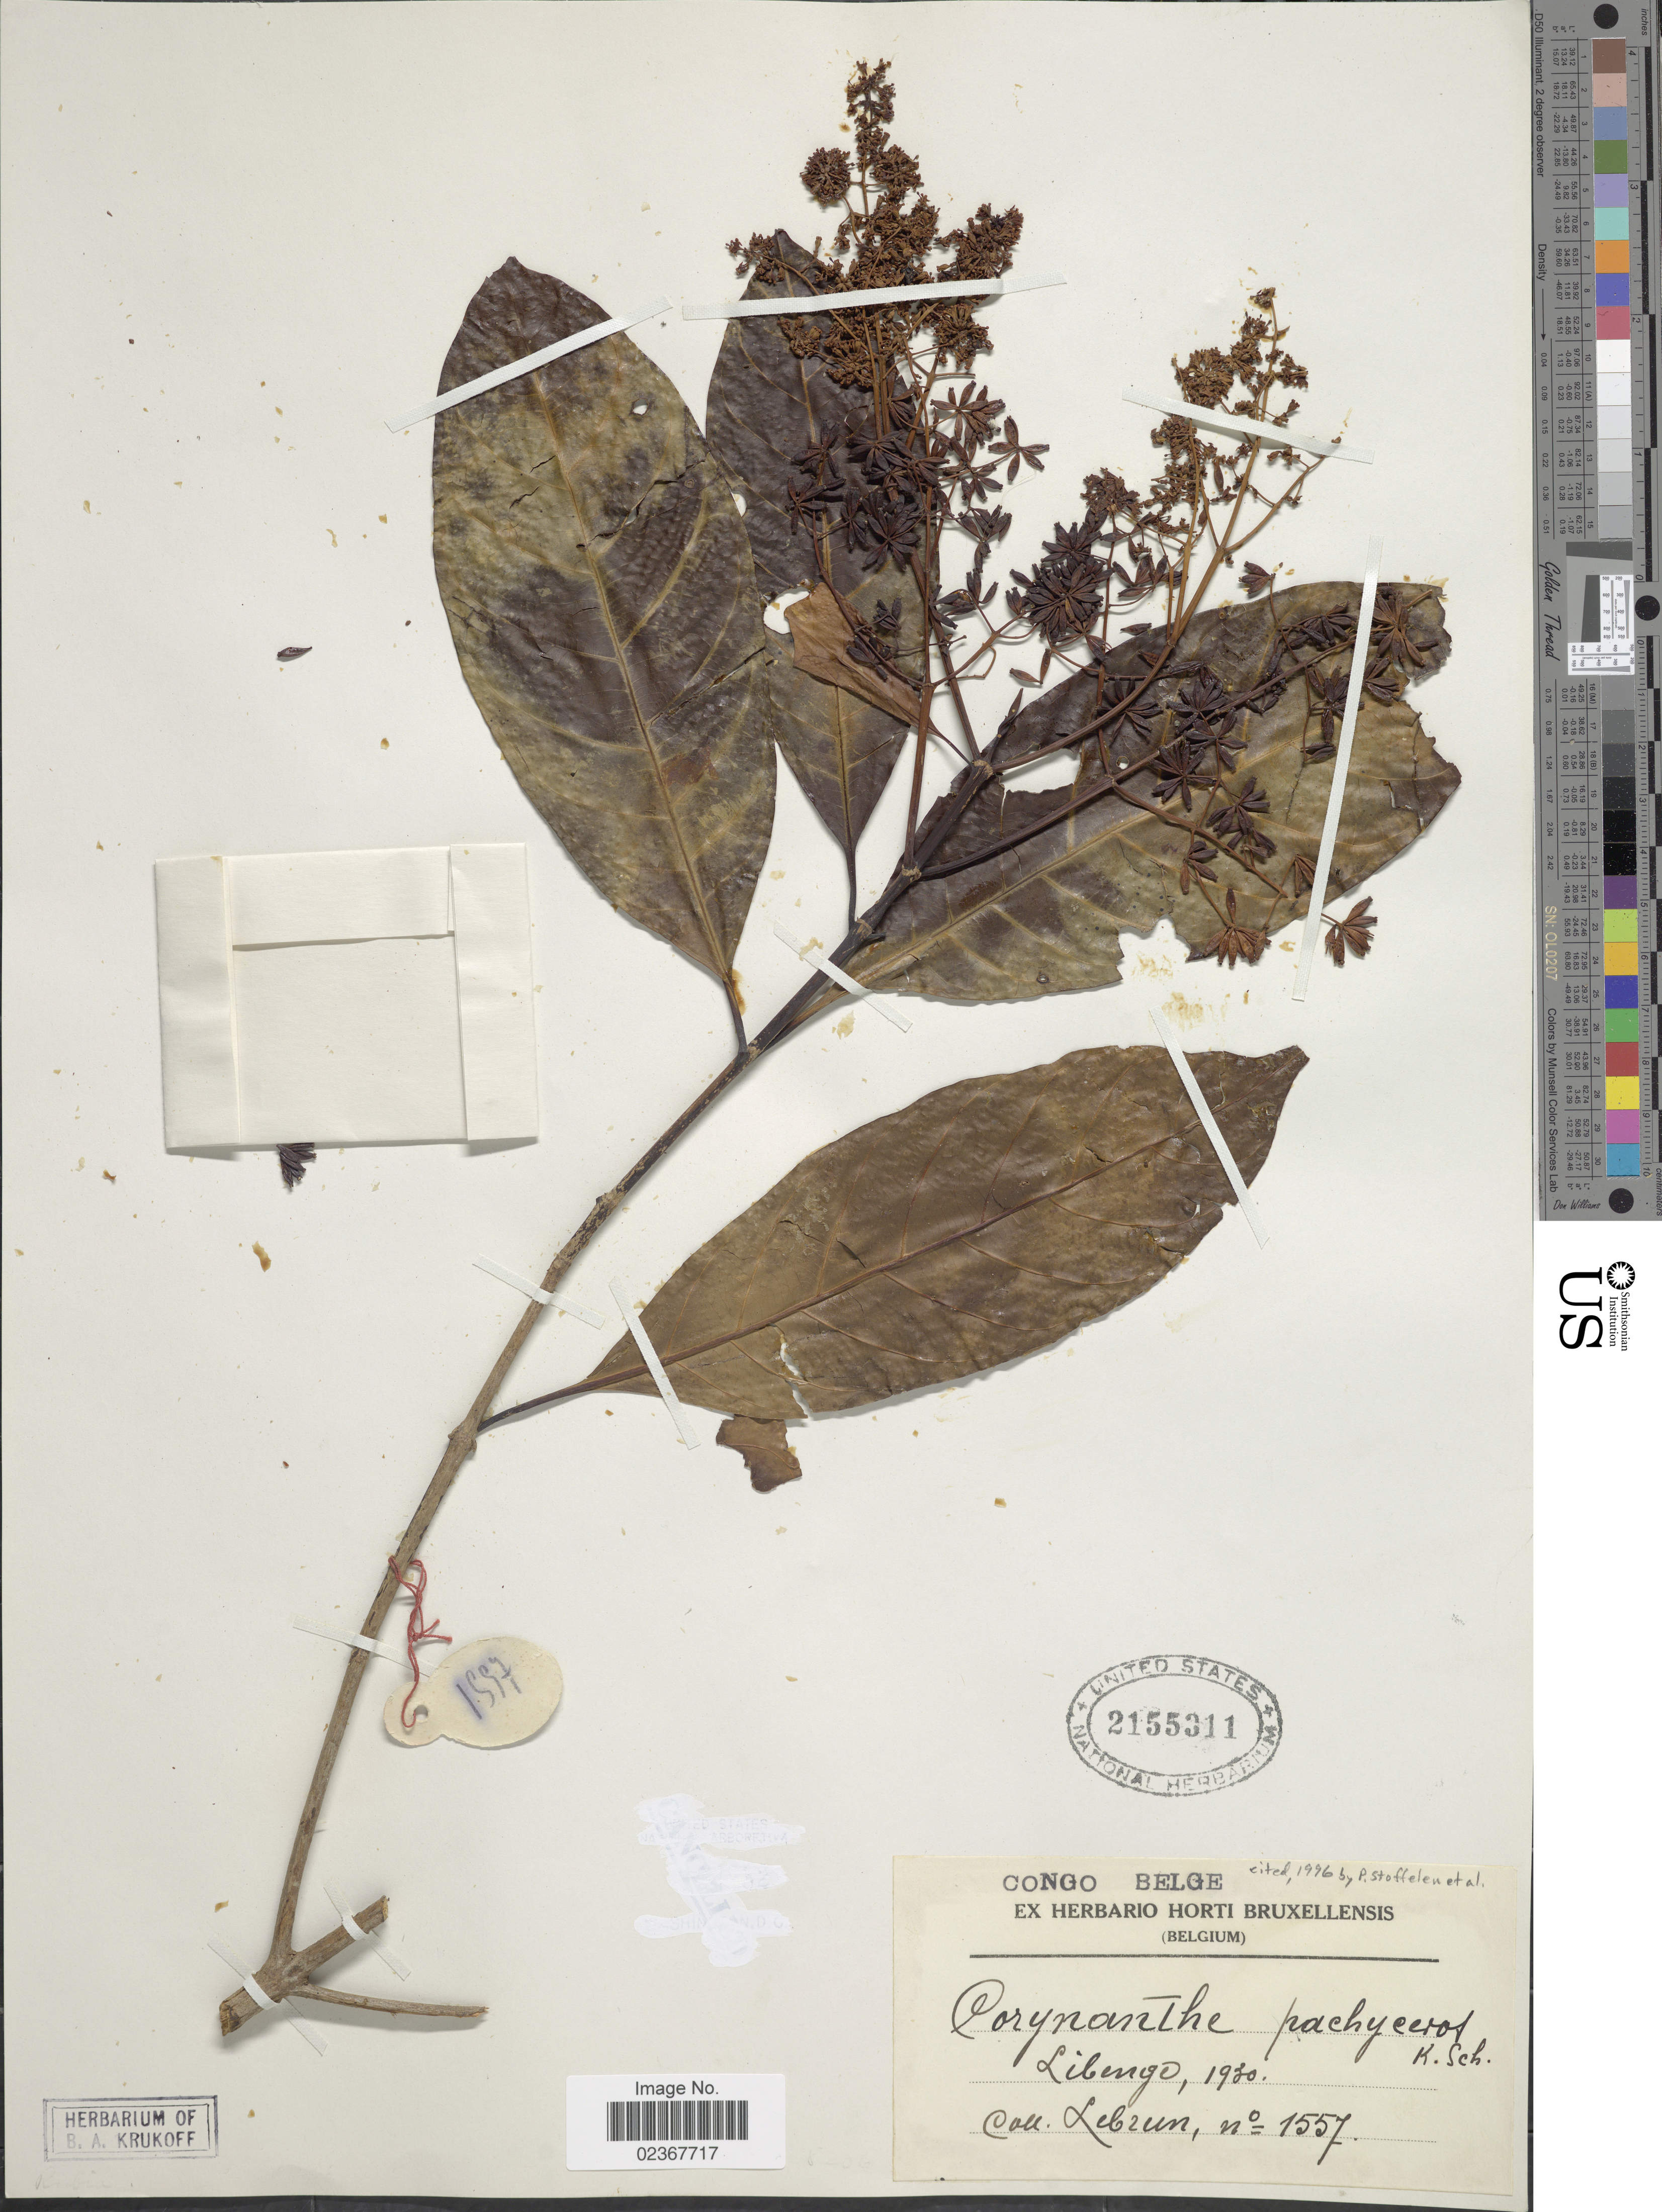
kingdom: Plantae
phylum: Tracheophyta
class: Magnoliopsida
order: Gentianales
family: Rubiaceae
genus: Corynanthe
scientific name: Corynanthe pachyceras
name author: K. Schum.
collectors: J.A. Lebrun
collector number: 1557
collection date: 1930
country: Congo, Democratic Republic of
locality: Libengo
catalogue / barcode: US 2155311